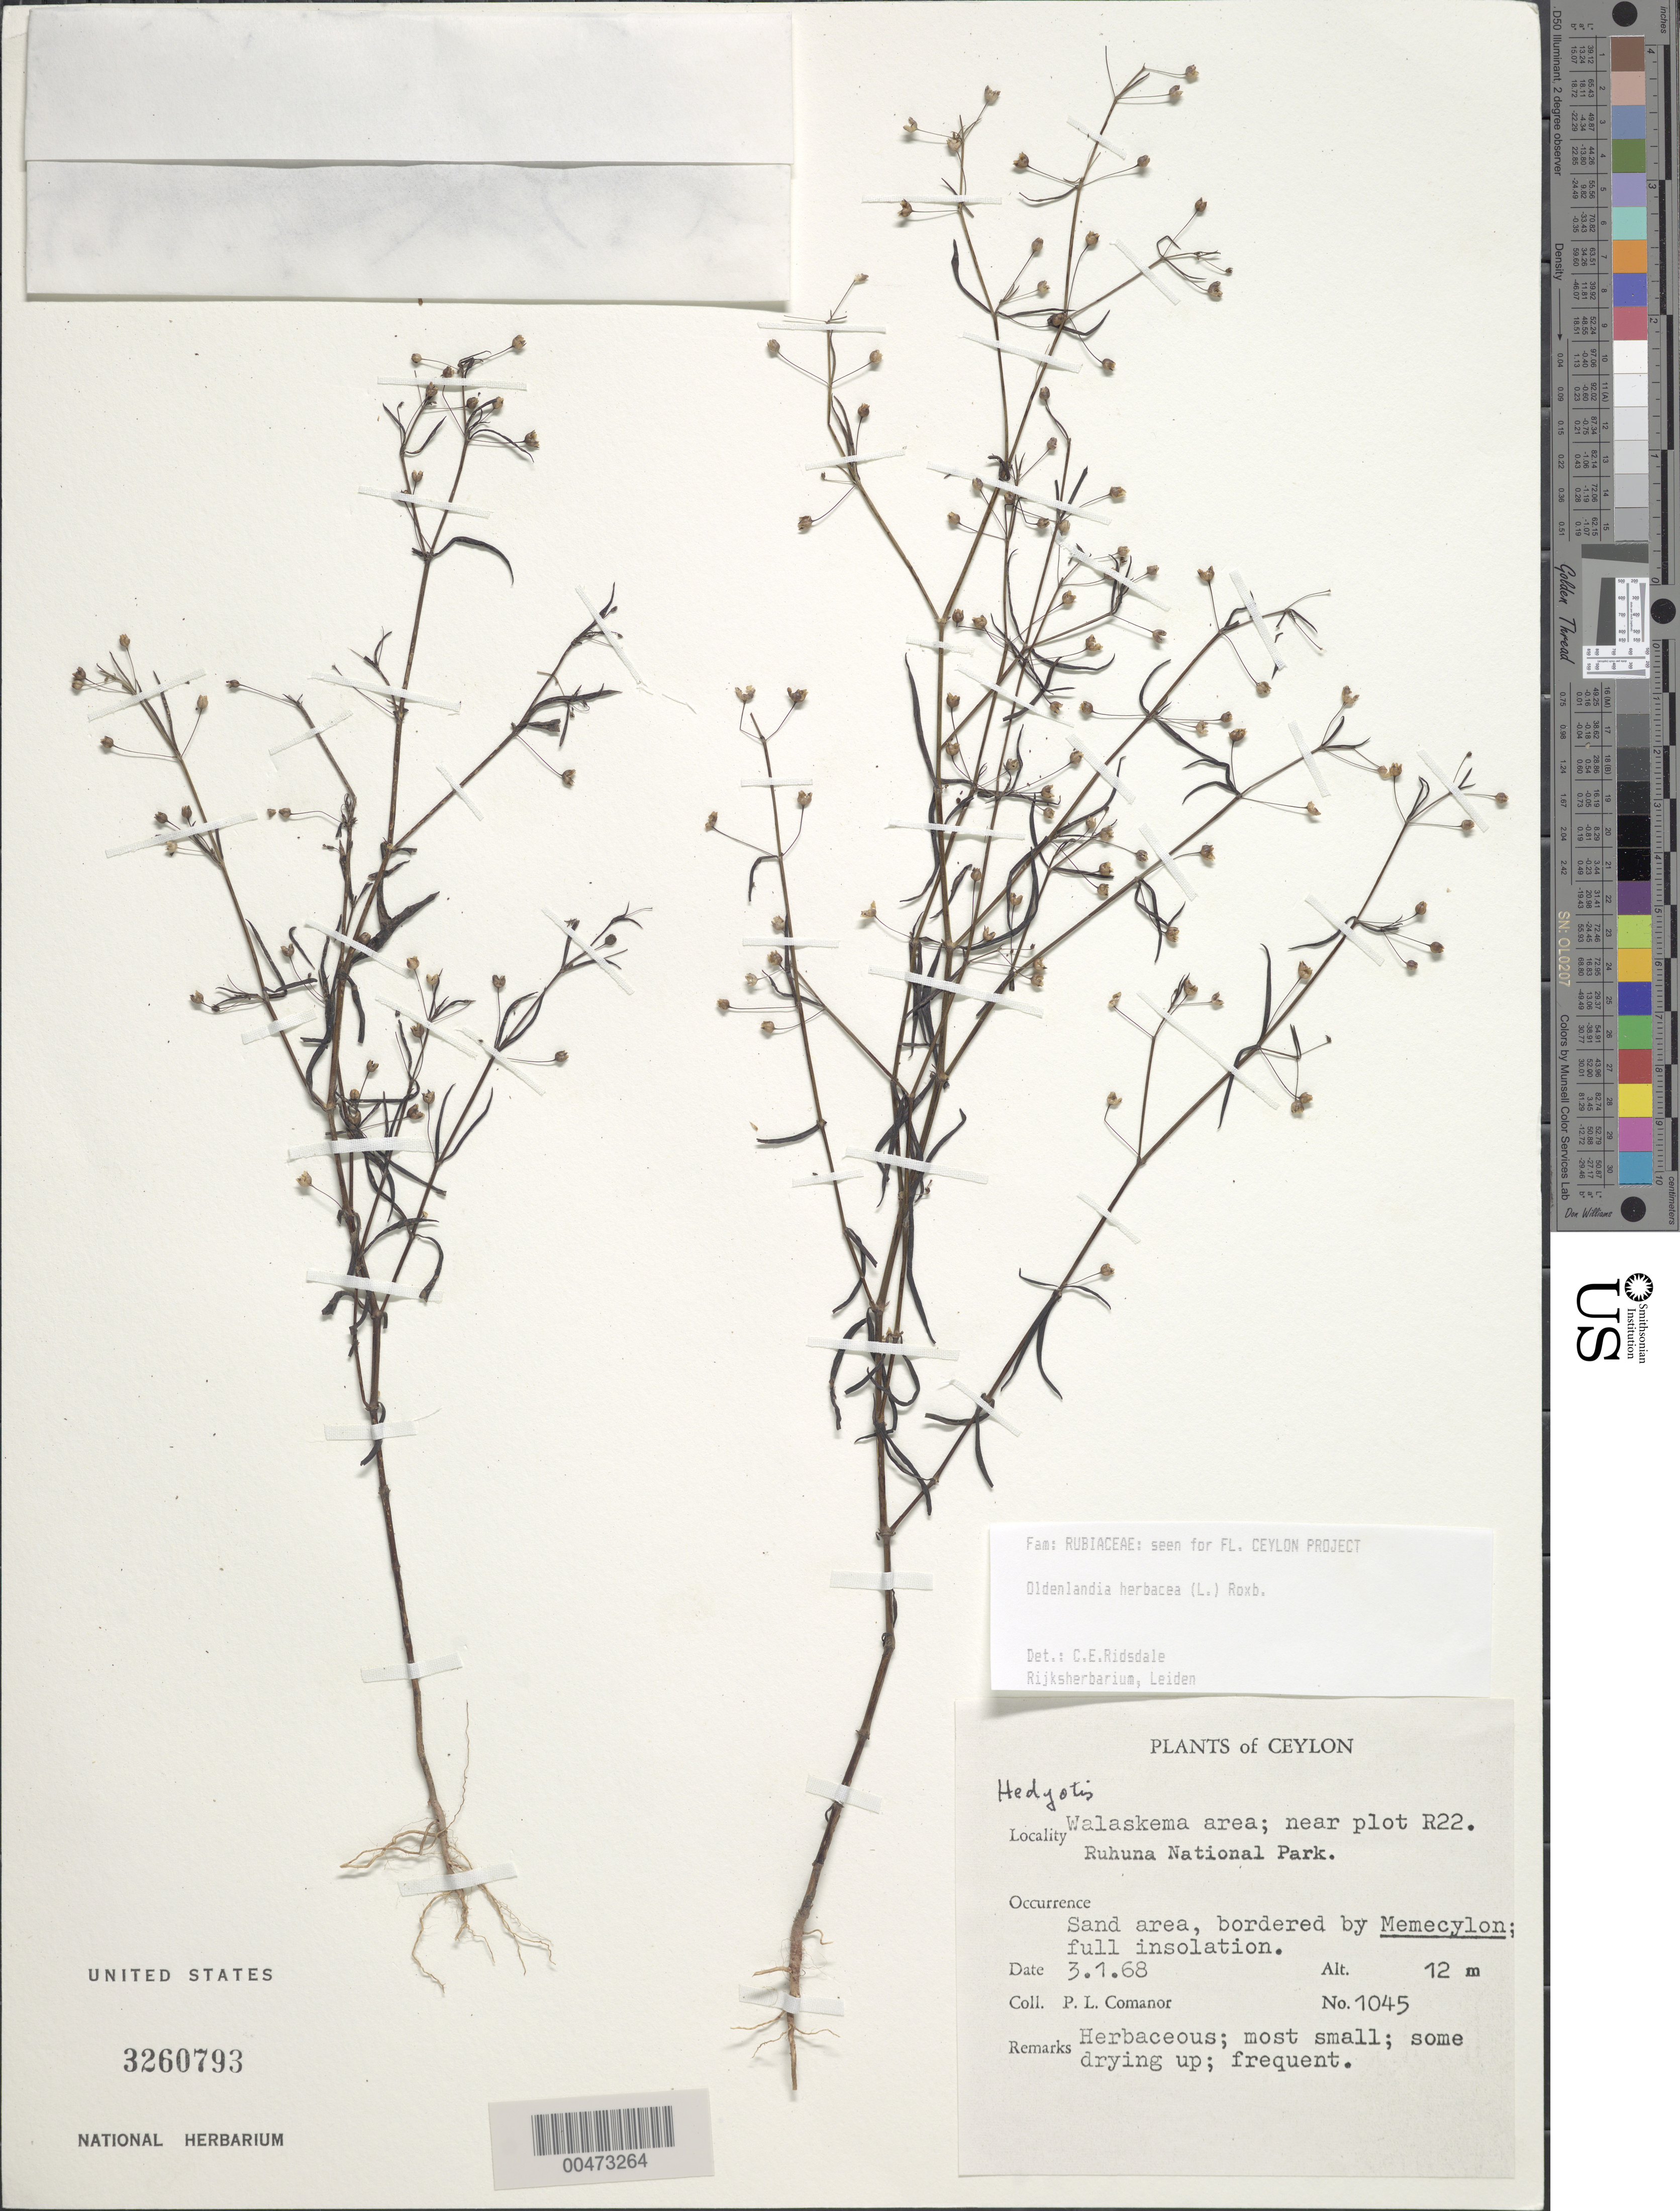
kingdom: Plantae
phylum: Tracheophyta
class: Magnoliopsida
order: Gentianales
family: Rubiaceae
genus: Oldenlandia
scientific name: Oldenlandia herbacea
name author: (L.) Roxb.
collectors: P. Comanor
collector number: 1045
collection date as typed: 03 Jan 1968 or 01 Mar 1968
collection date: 1968-01-03 or 1968-03-01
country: Sri Lanka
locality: Walaskema area, near plot R22, Ruhuna National Park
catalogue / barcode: US 3260793